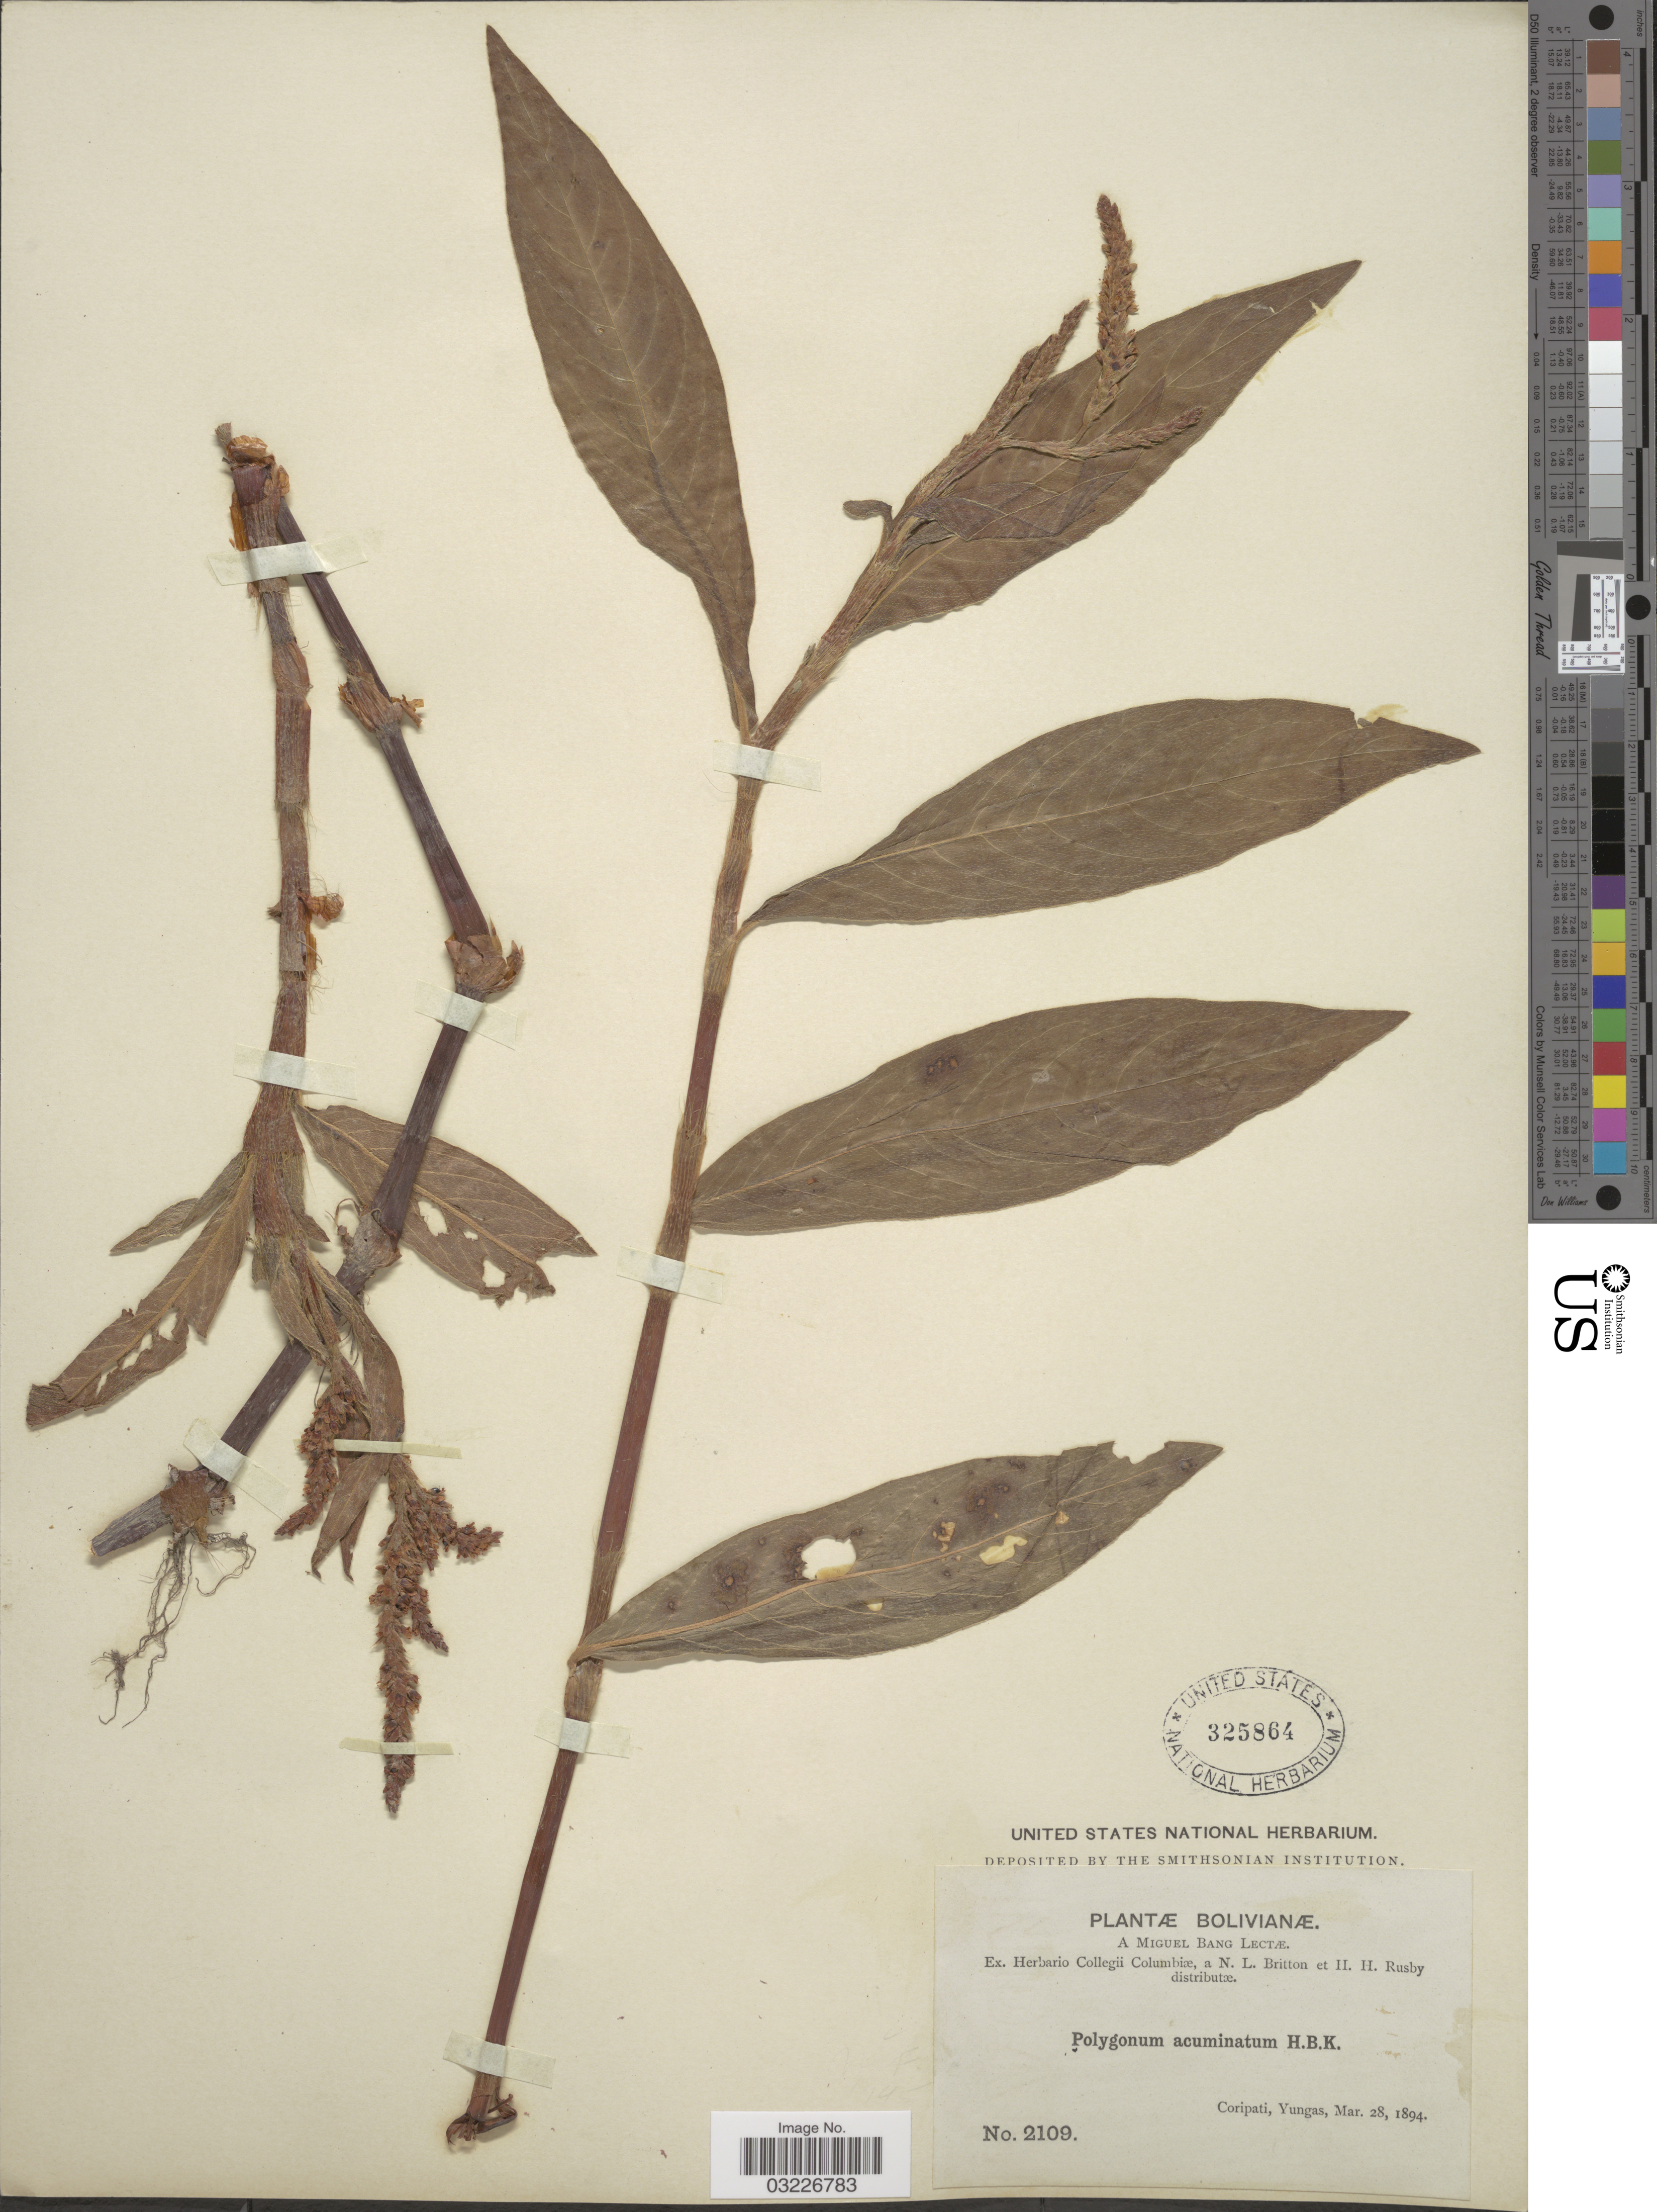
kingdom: Plantae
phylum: Tracheophyta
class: Magnoliopsida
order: Caryophyllales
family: Polygonaceae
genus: Polygonum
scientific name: Polygonum acuminatum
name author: Kunth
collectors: M. Bang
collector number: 2109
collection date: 1894-03-28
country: Bolivia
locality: Coripati, Yungas.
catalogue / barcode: US 325864